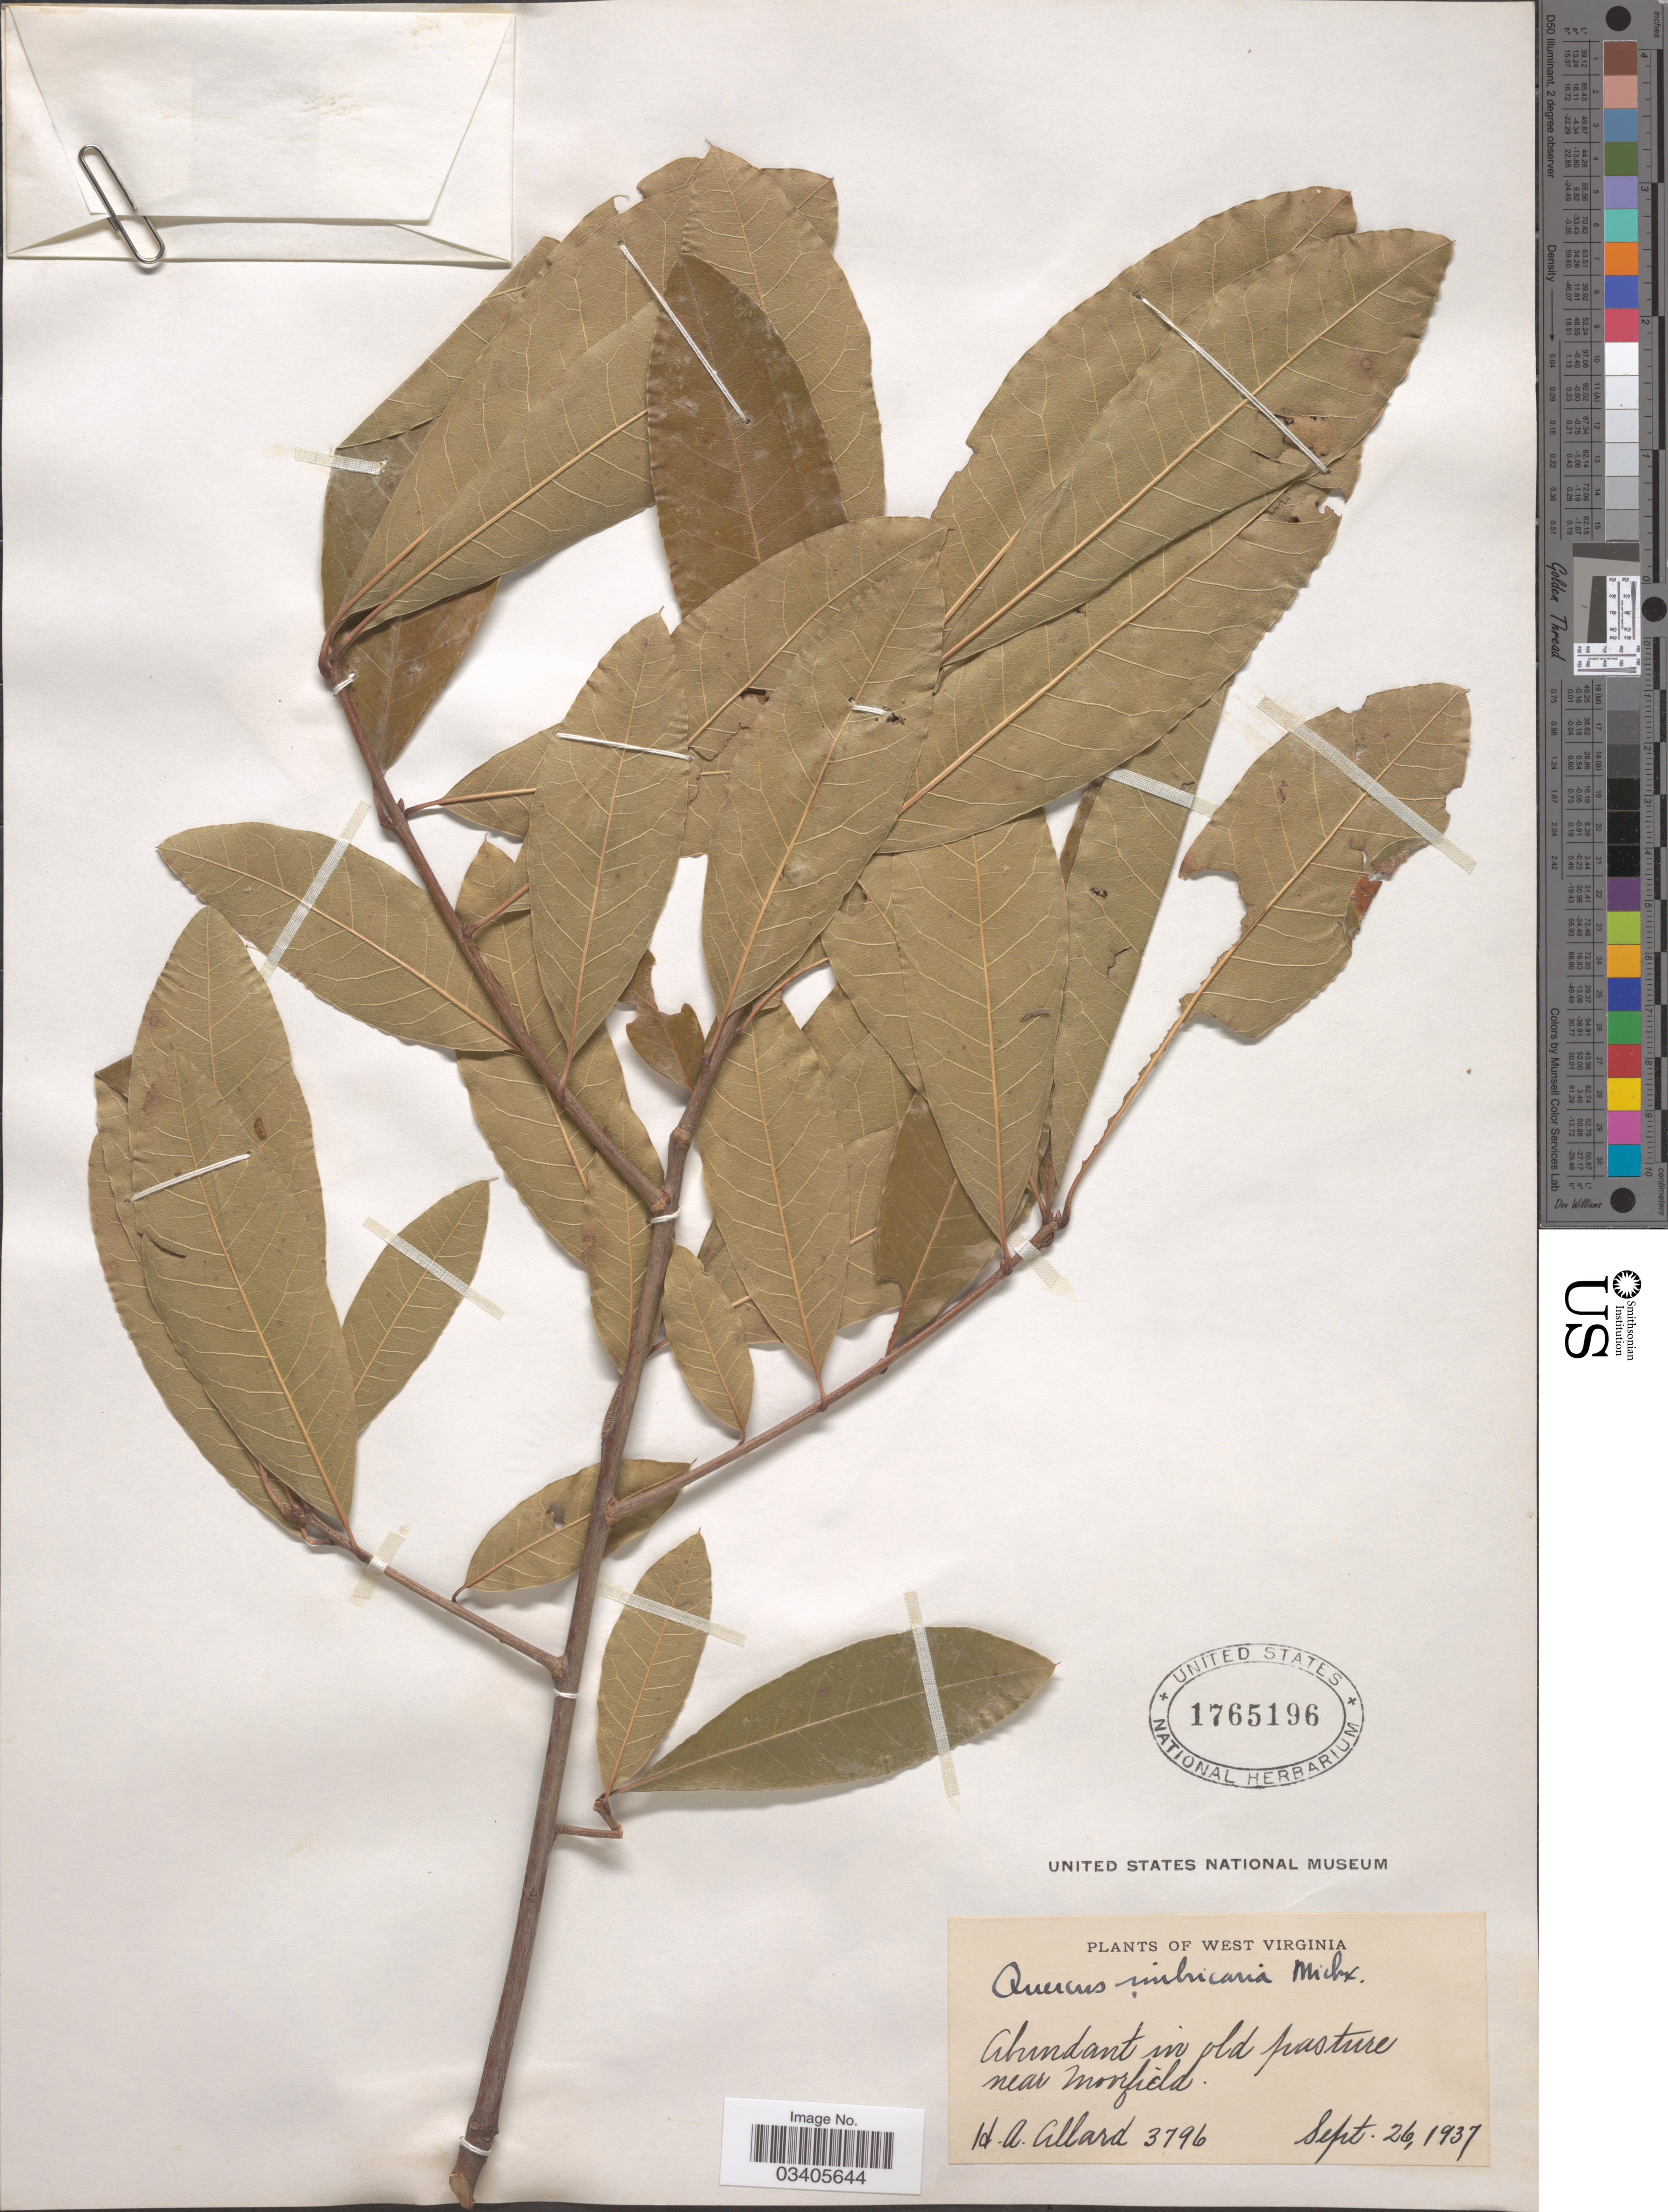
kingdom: Plantae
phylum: Tracheophyta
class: Magnoliopsida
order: Fagales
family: Fagaceae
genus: Quercus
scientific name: Quercus imbricaria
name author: Michx.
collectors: H. A. Allard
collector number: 3796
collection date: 1937-09-26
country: United States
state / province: West Virginia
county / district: Hardy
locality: Abundant in old pasture near Moorefield.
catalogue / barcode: US 1765196